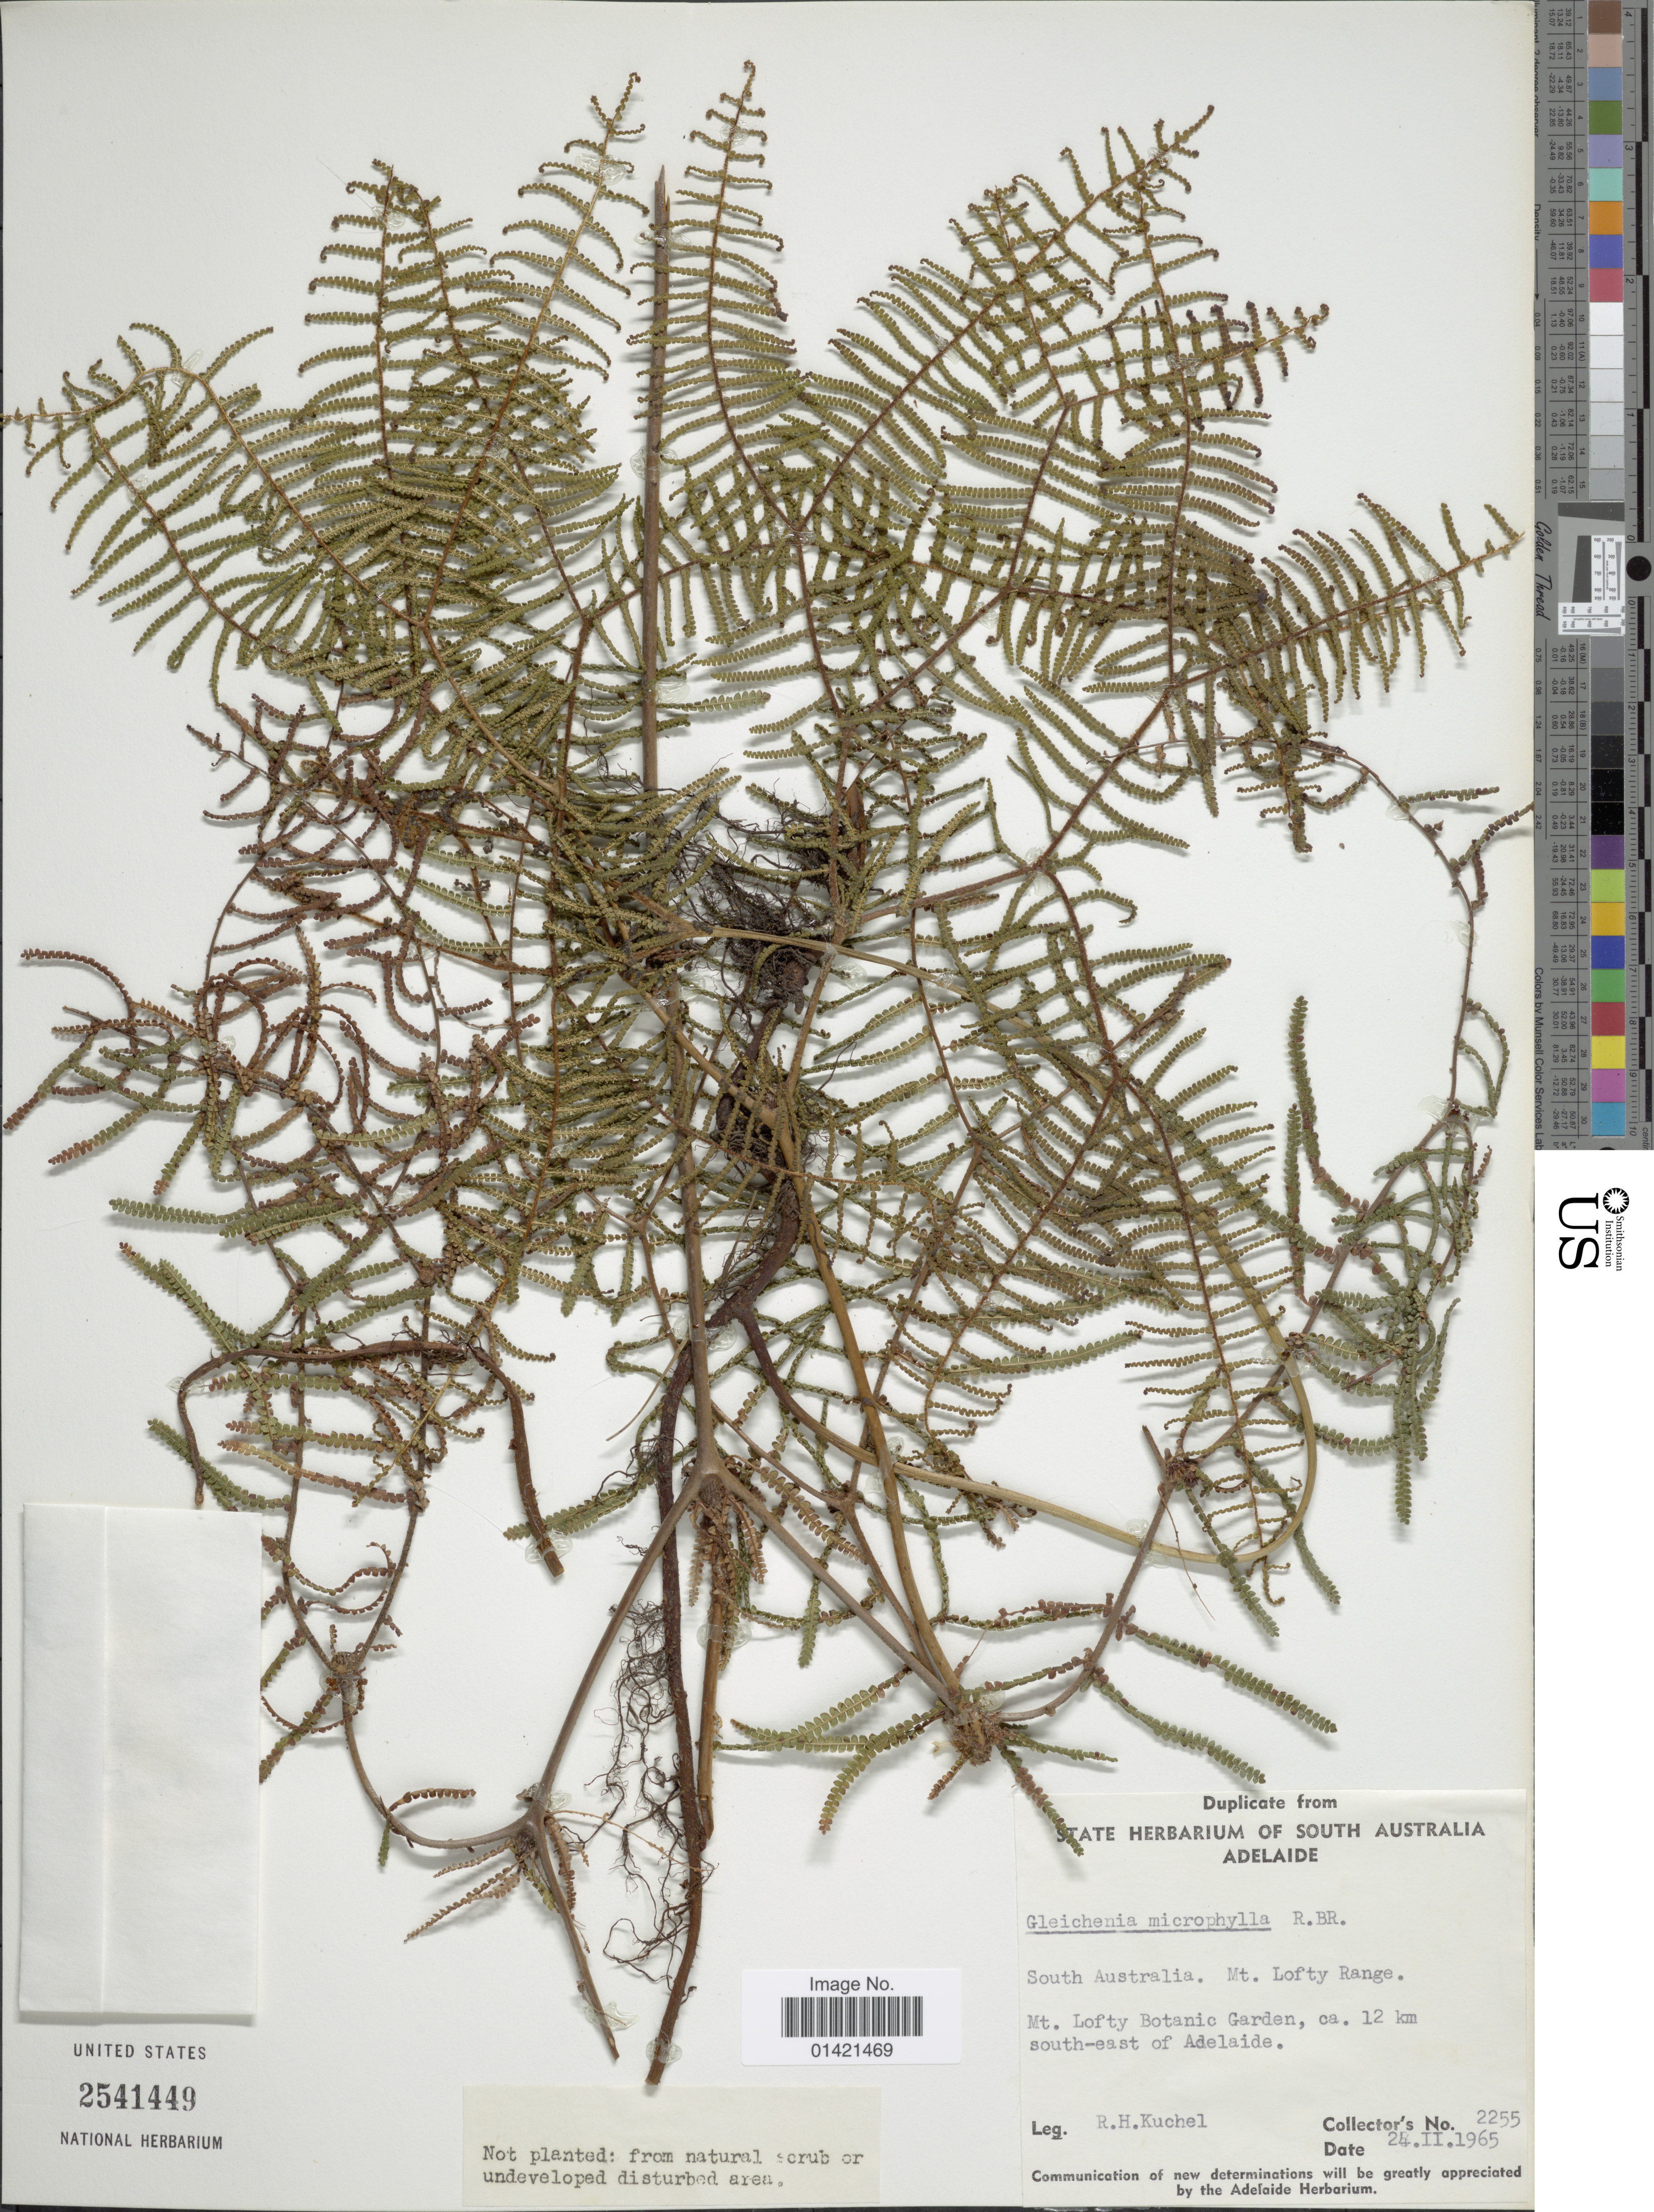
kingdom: Plantae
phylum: Tracheophyta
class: Polypodiopsida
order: Gleicheniales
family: Gleicheniaceae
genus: Gleichenia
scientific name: Gleichenia microphylla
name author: R. Br.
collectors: R. Kuchel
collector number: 2255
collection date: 1965-02-24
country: Australia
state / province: South Australia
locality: Mt. Lofty Range. Mt. Lofty Botanic Garden, ca. 12 km south-east of Adelaide.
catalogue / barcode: US 2541449